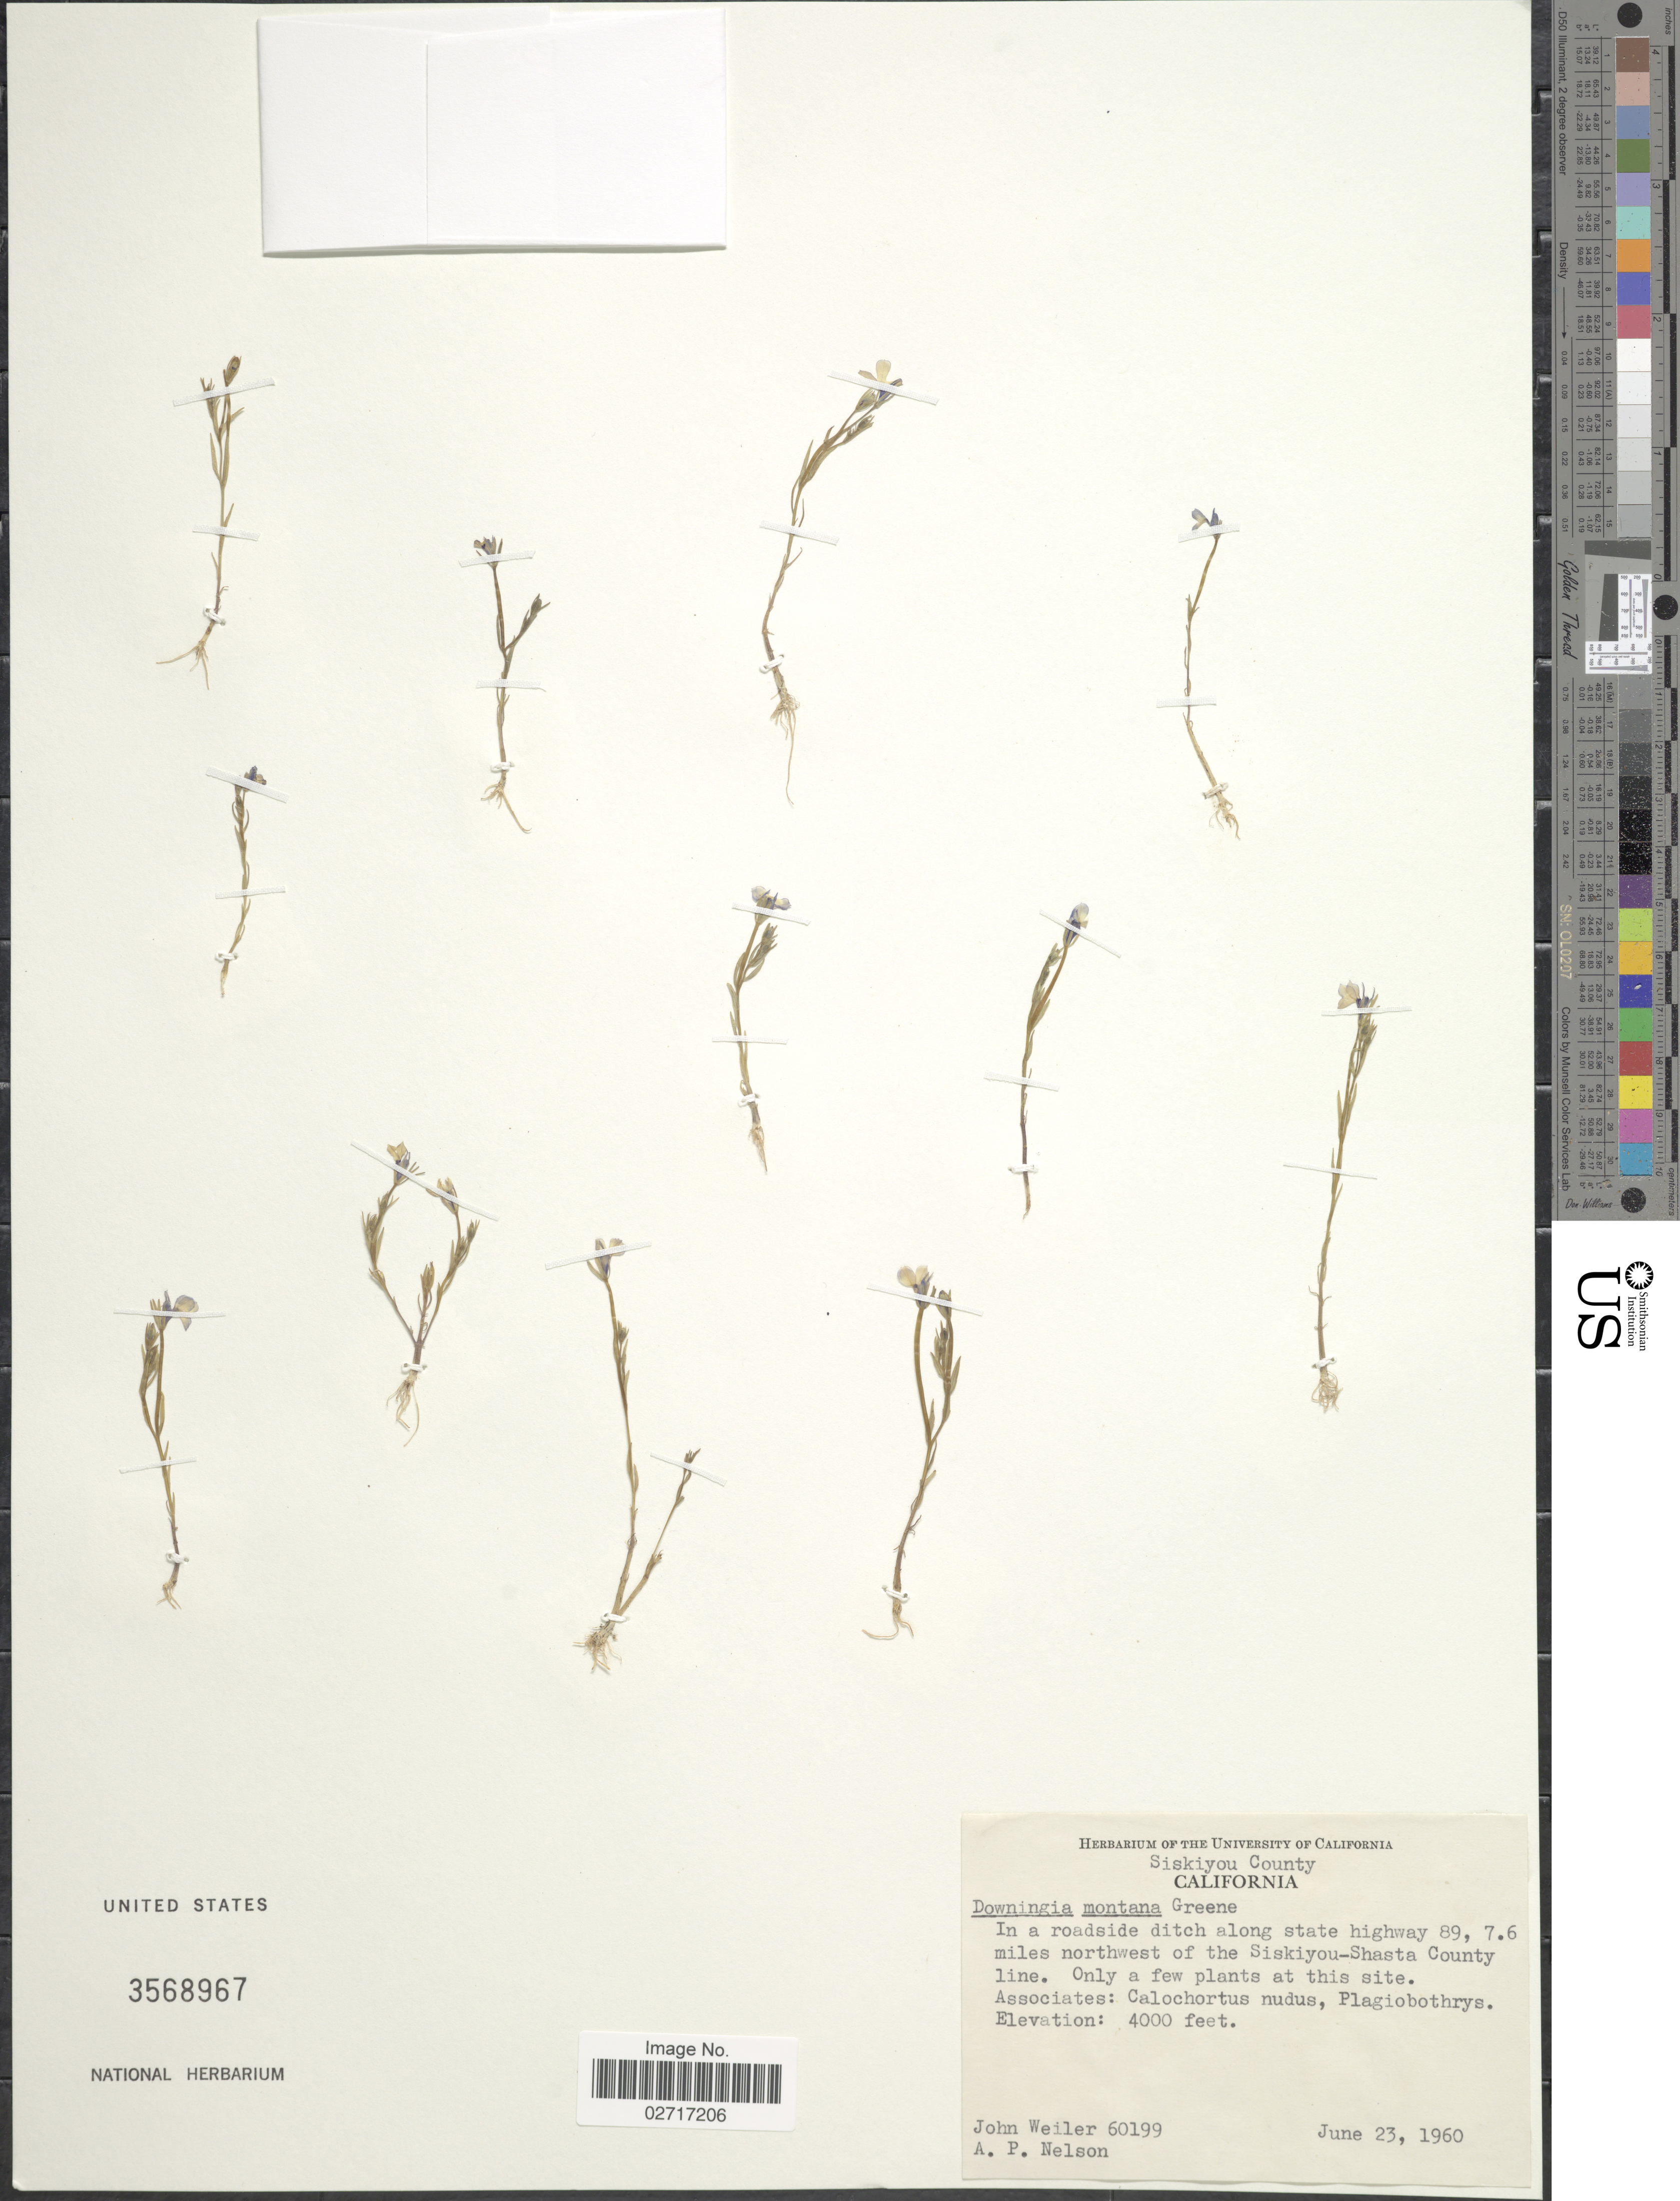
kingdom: Plantae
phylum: Tracheophyta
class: Magnoliopsida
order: Asterales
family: Campanulaceae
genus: Downingia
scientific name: Downingia montana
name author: S.W. Greene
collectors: J. H. Weiler & A. Nelson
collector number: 60199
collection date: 1960-06-23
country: United States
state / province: California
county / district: Siskiyou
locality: Siskiyou County. In a roadside ditch along state highway 89, 7.6 miles northwest of the Siskiyou- Shasta County line.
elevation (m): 1219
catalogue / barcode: US 3568967